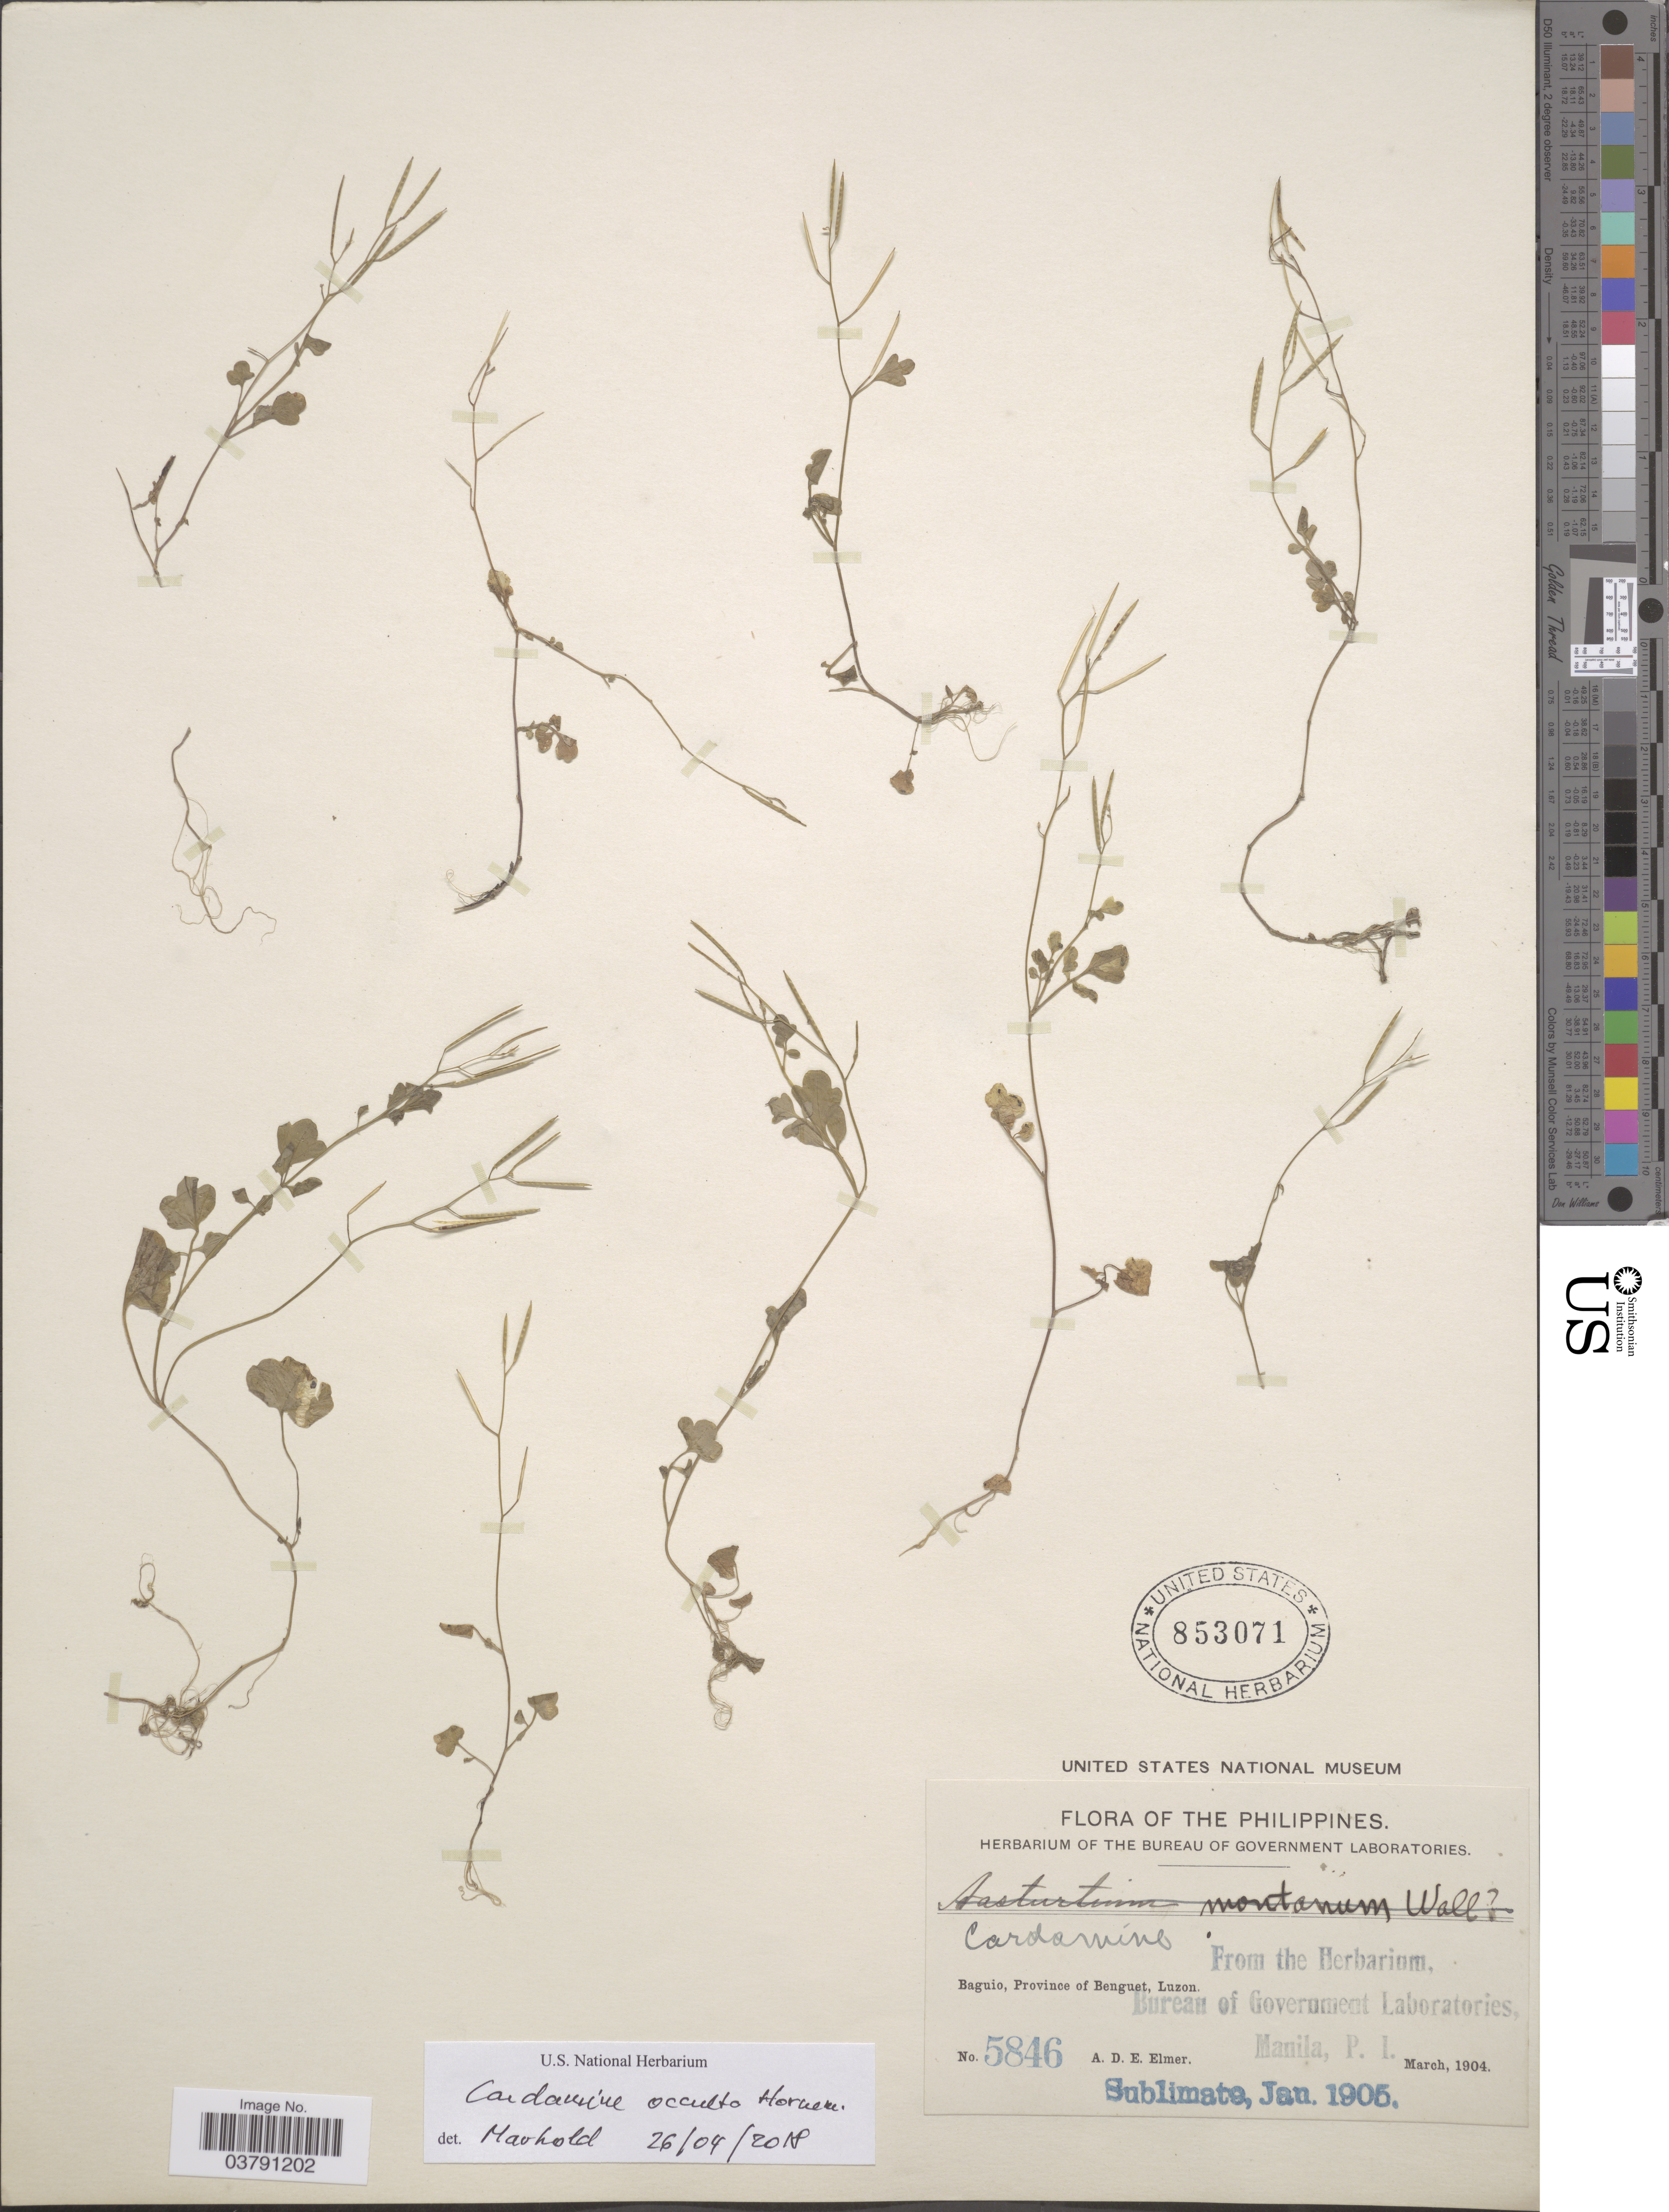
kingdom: Plantae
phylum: Tracheophyta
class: Magnoliopsida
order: Brassicales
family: Brassicaceae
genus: Cardamine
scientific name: Cardamine occulta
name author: Hornem.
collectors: A. D. E. Elmer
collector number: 5846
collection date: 1904-03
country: Philippines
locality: Baguio, Province of Benguet, Luzon.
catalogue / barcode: US 853071